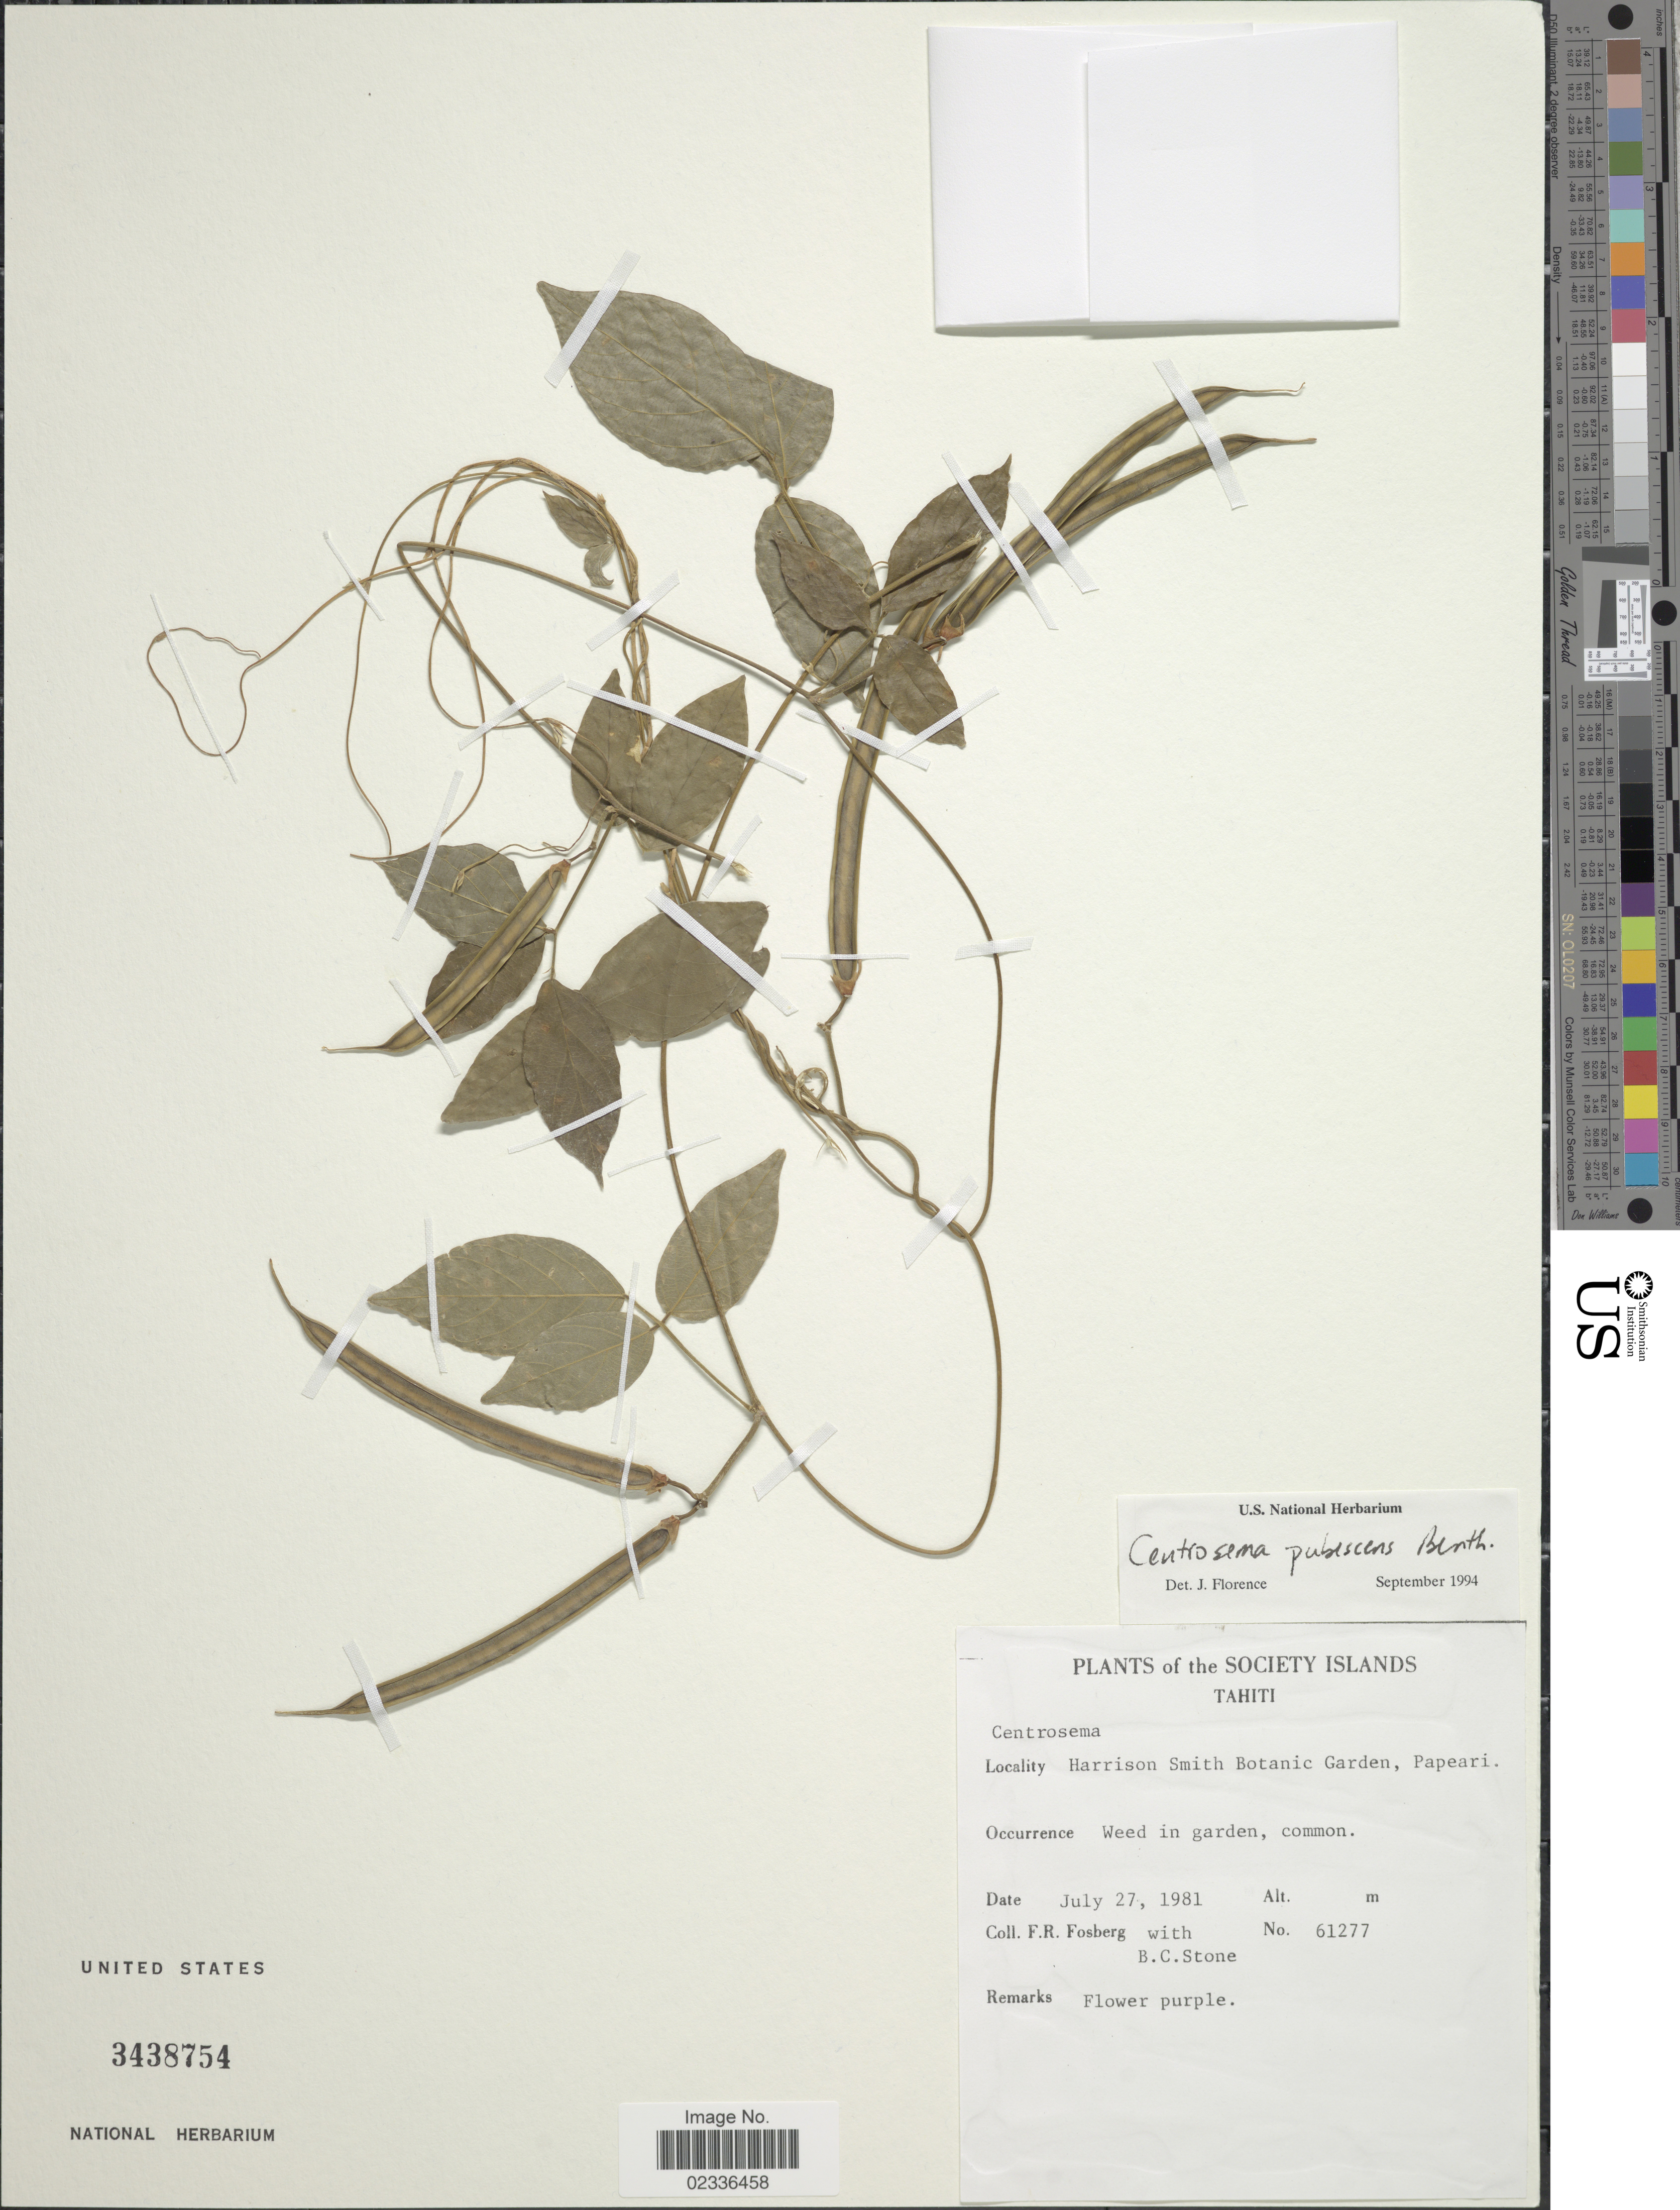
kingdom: Plantae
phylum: Tracheophyta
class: Magnoliopsida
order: Fabales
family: Fabaceae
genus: Centrosema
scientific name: Centrosema pubescens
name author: Benth.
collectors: F. R. Fosberg & B. C. Stone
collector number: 61277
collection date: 1981-07-27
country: French Polynesia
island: Tahiti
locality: Society Islands, Tahiti, Harrison Smith Botanic Garden, Papeari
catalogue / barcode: US 3438754